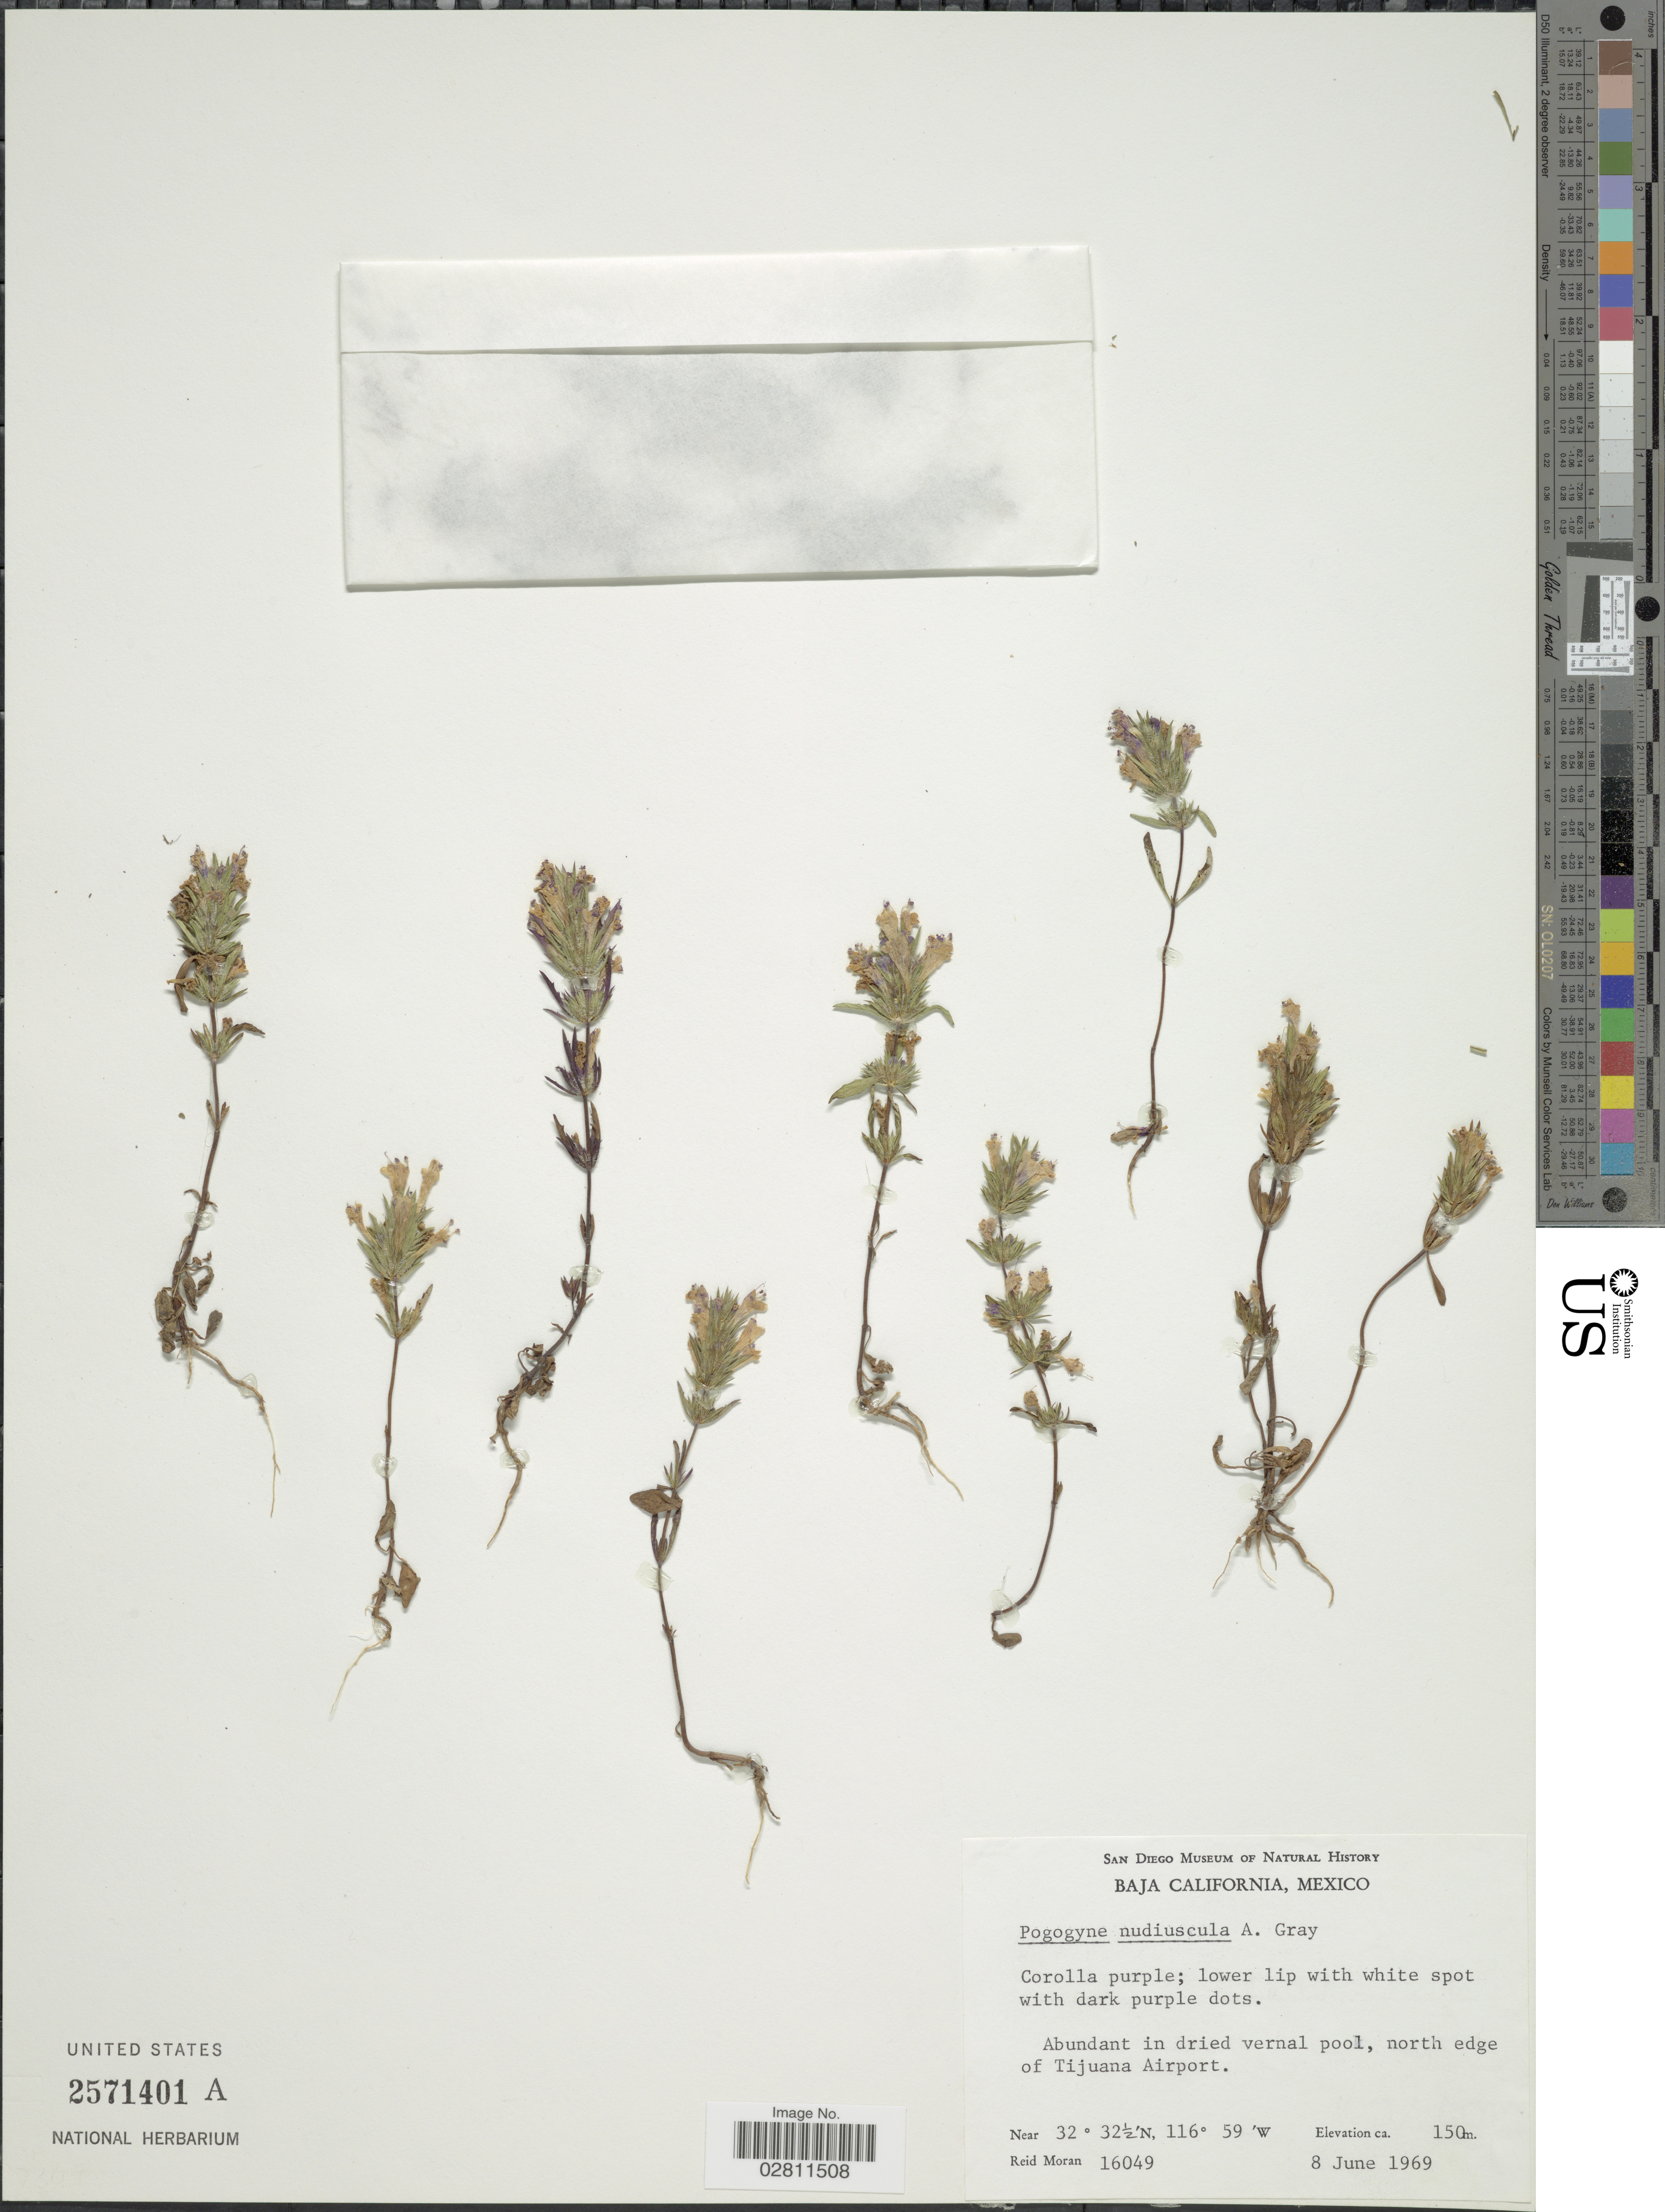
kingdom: Plantae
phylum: Tracheophyta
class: Magnoliopsida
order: Lamiales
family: Lamiaceae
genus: Pogogyne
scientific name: Pogogyne nudiuscula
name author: A. Gray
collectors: R. V. Moran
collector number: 16049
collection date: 1969-06-08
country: Mexico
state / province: Baja California Norte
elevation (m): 150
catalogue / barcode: US 2571401A